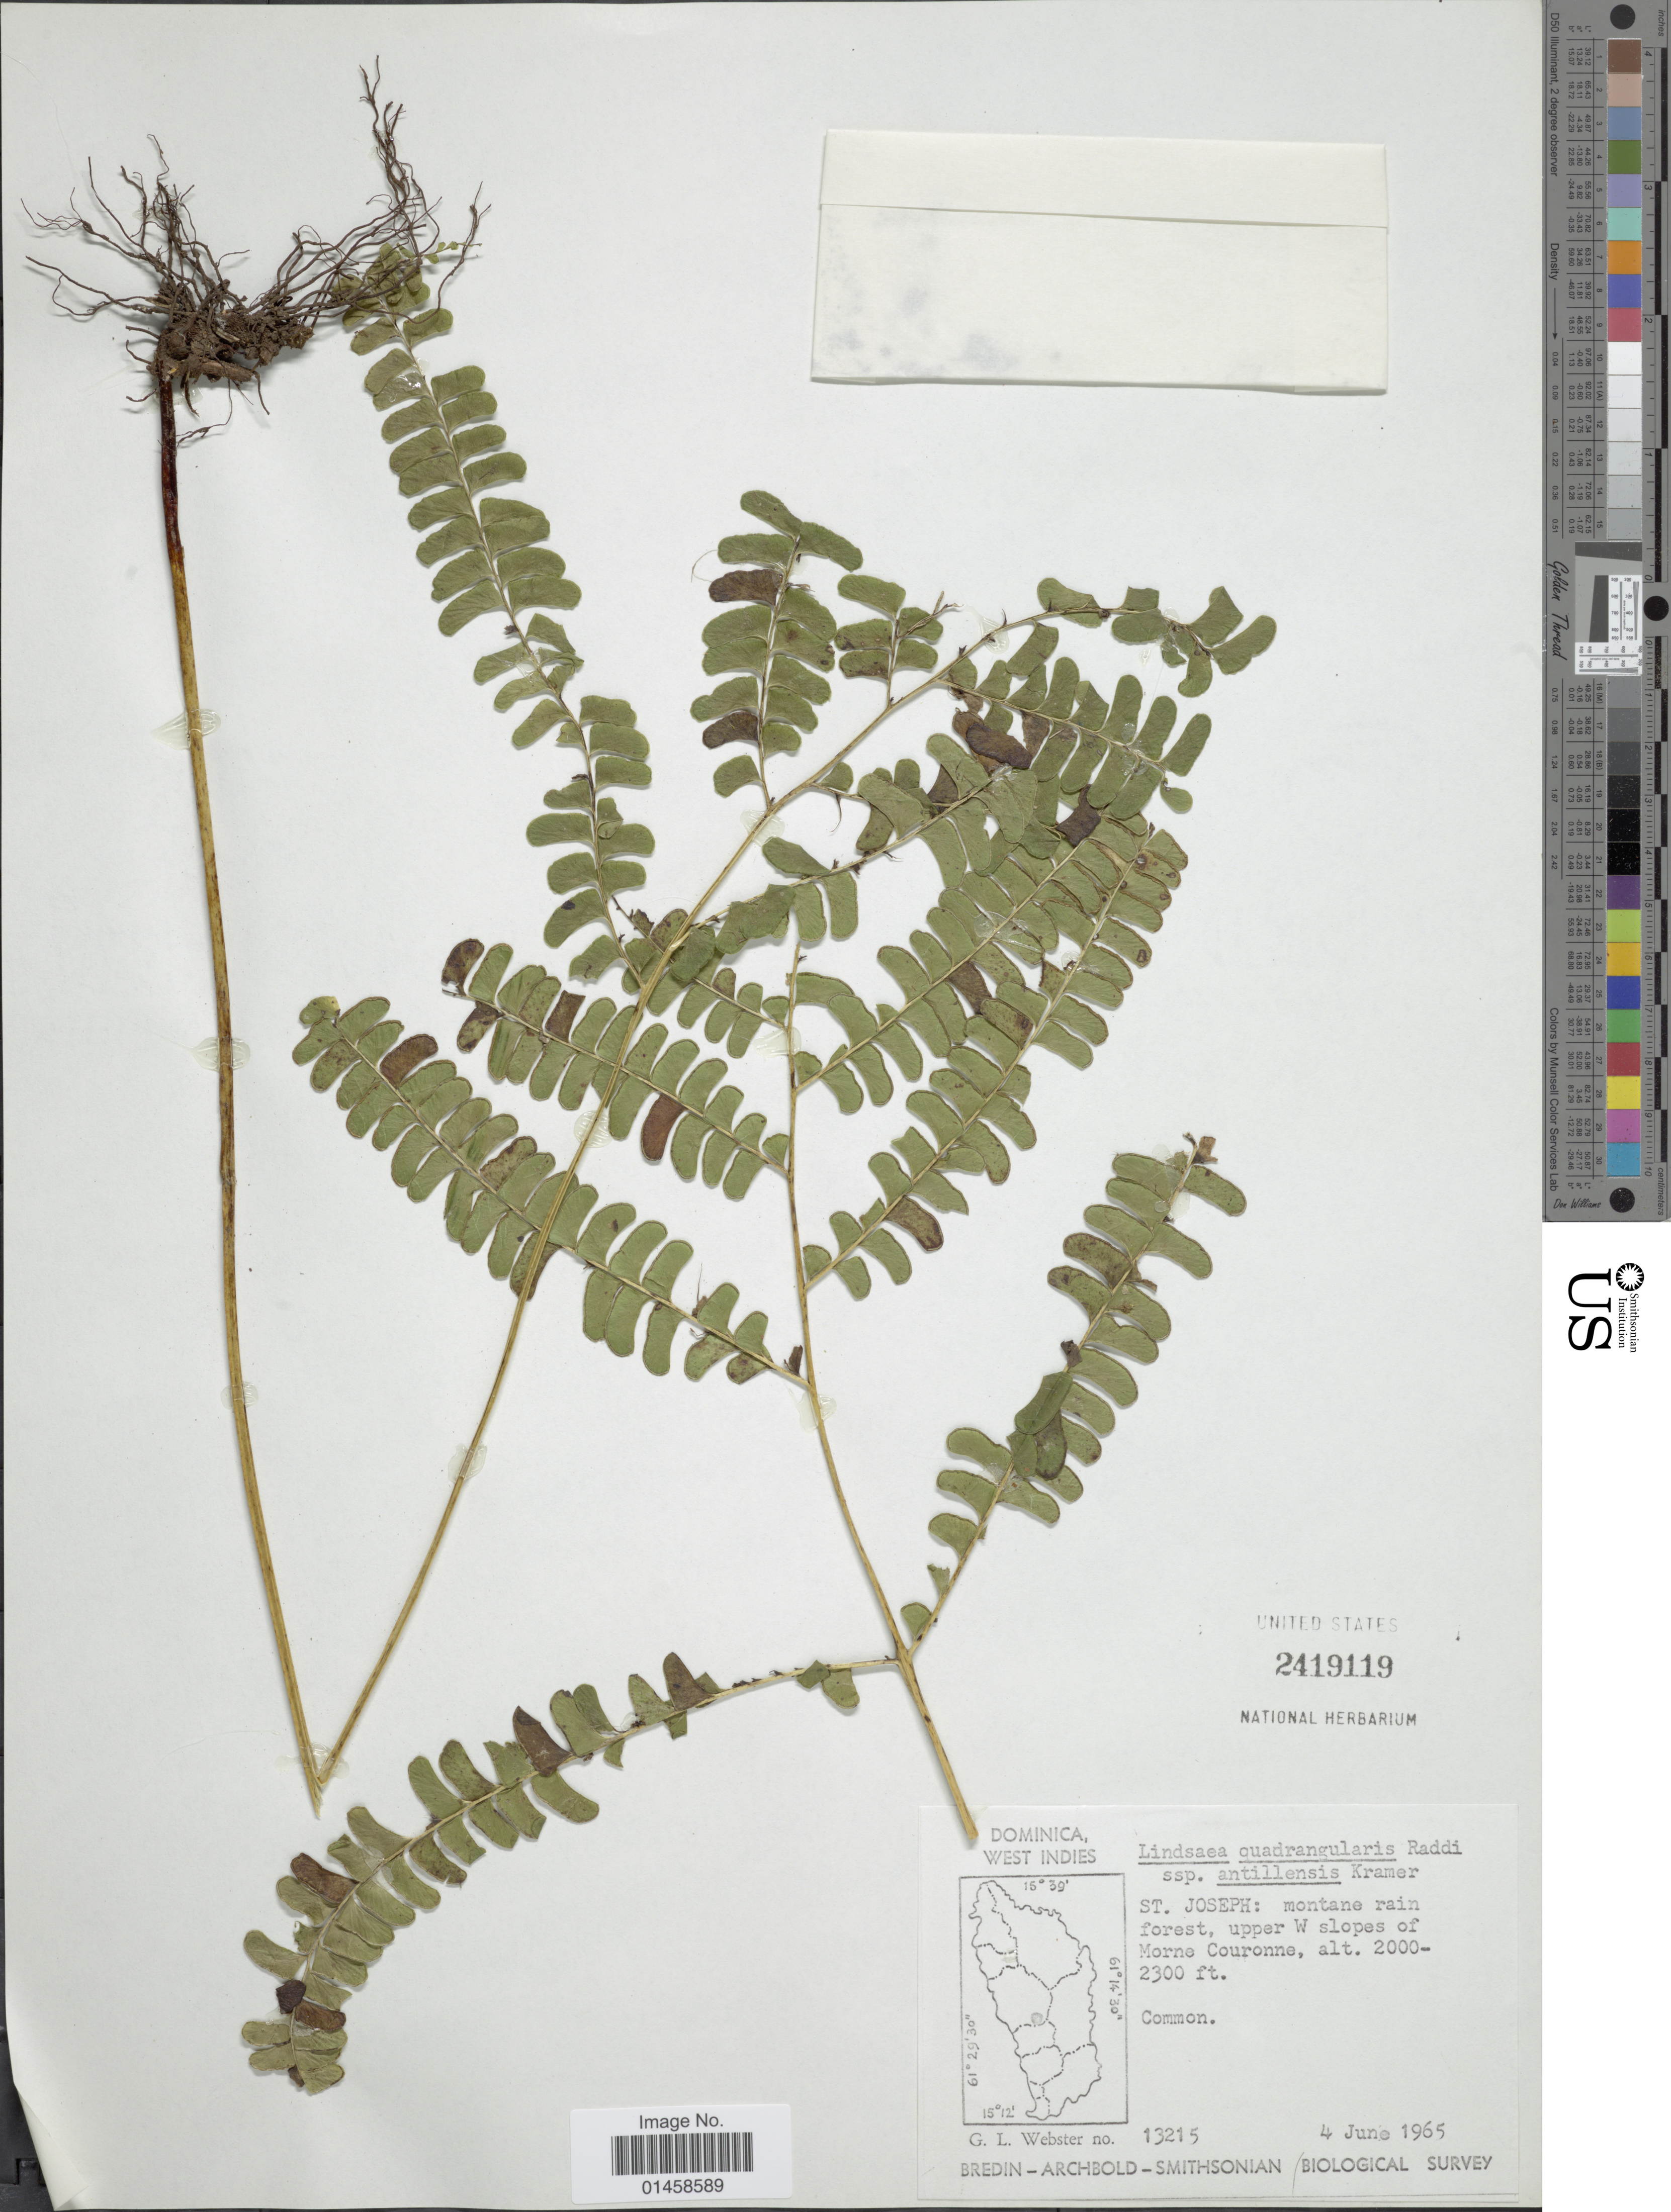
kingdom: Plantae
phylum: Tracheophyta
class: Polypodiopsida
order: Polypodiales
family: Lindsaeaceae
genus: Lindsaea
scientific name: Lindsaea quadrangularis subsp. antillensis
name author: K.U. Kramer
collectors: G. L. Webster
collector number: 13215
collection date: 1965-06-04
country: Dominica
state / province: St. Joseph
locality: Montane rain forest, upper W slopes of Morne Coutonne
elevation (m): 610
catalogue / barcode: US 2419119